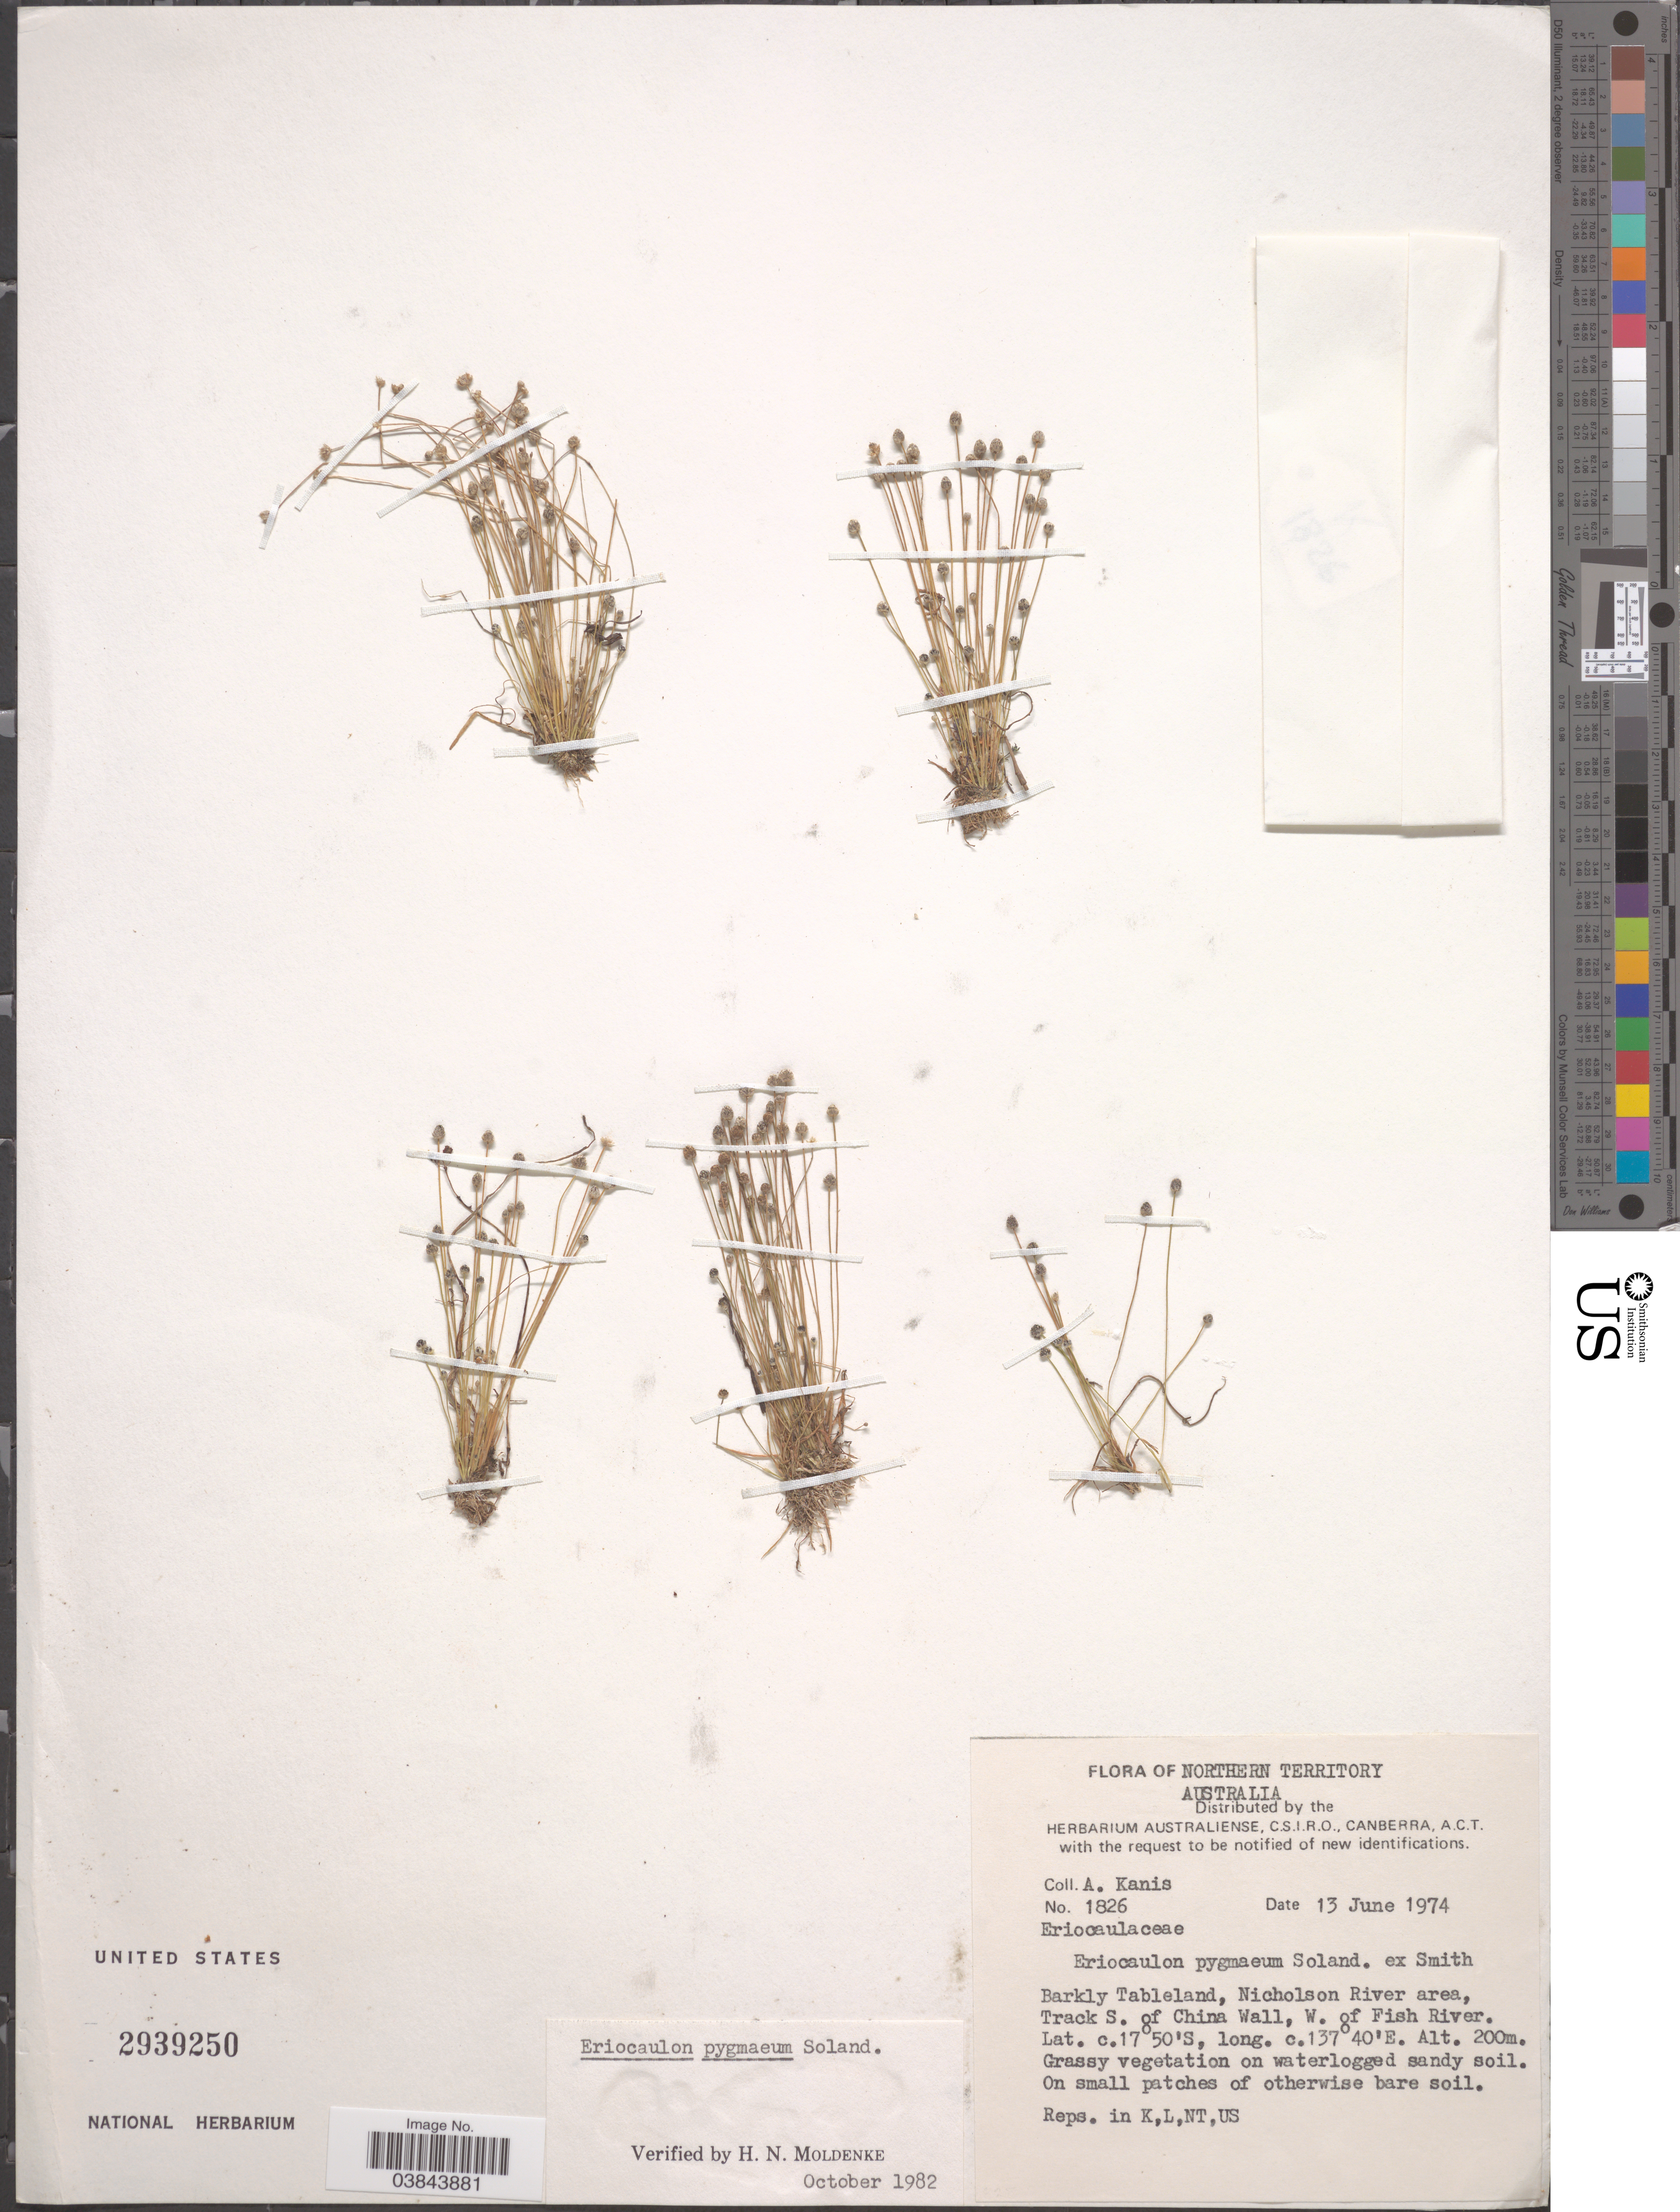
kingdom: Plantae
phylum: Tracheophyta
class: Liliopsida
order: Poales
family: Eriocaulaceae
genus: Eriocaulon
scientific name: Eriocaulon pygmaeum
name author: Sol. ex Sm.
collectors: A. Kanis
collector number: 1826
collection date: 1974-06-13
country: Australia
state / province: Northern Territory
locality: Barkly Tableland, Nicholson River area, Track S. of China Wall, W. of Fish River.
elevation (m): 200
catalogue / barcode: US 2939250